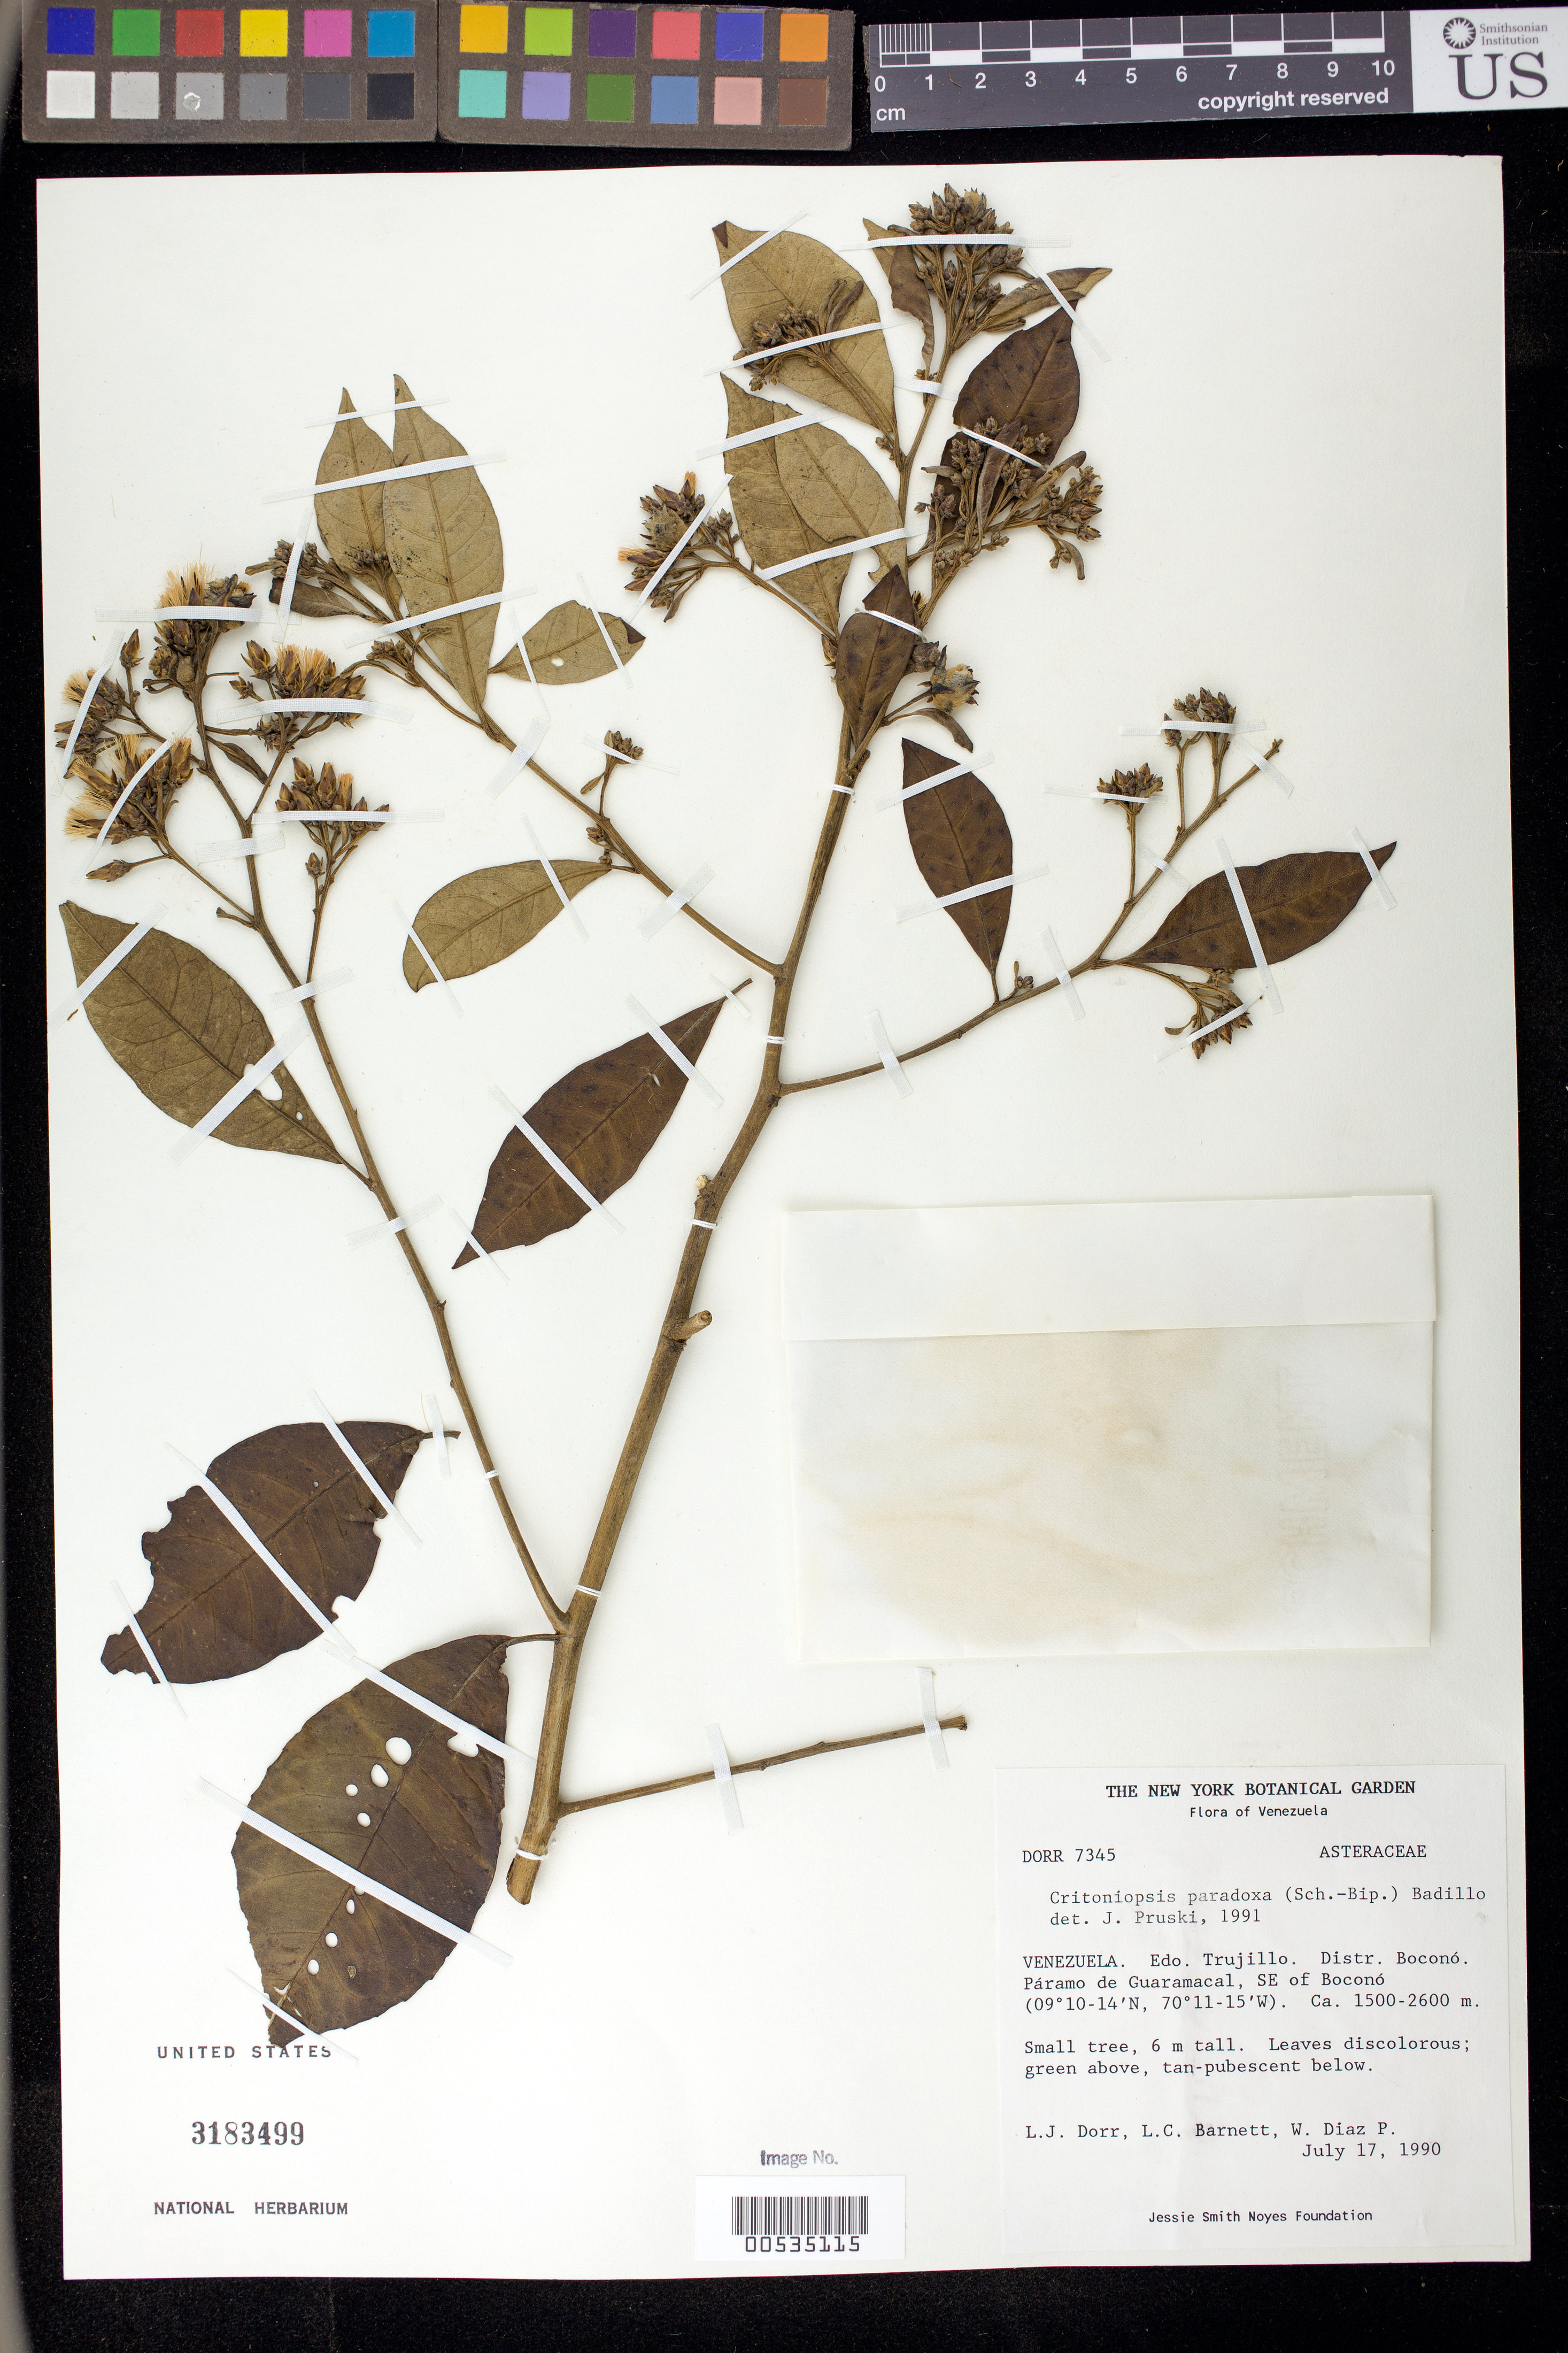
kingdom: Plantae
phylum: Tracheophyta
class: Magnoliopsida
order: Asterales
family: Asteraceae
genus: Critoniopsis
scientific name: Critoniopsis paradoxa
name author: (Sch. Bip.) V.M. Badillo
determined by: Pruski, J. F.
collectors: L. J. Dorr, L. C. Barnett & W. Díaz P.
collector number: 7345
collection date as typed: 17 Jul 1990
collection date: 1990-07-17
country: Venezuela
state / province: Trujillo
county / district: Boconó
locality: Páramo de Guaramacal, SE of Boconó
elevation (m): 1500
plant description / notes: NY, PORT, US, VEN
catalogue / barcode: US 3183499